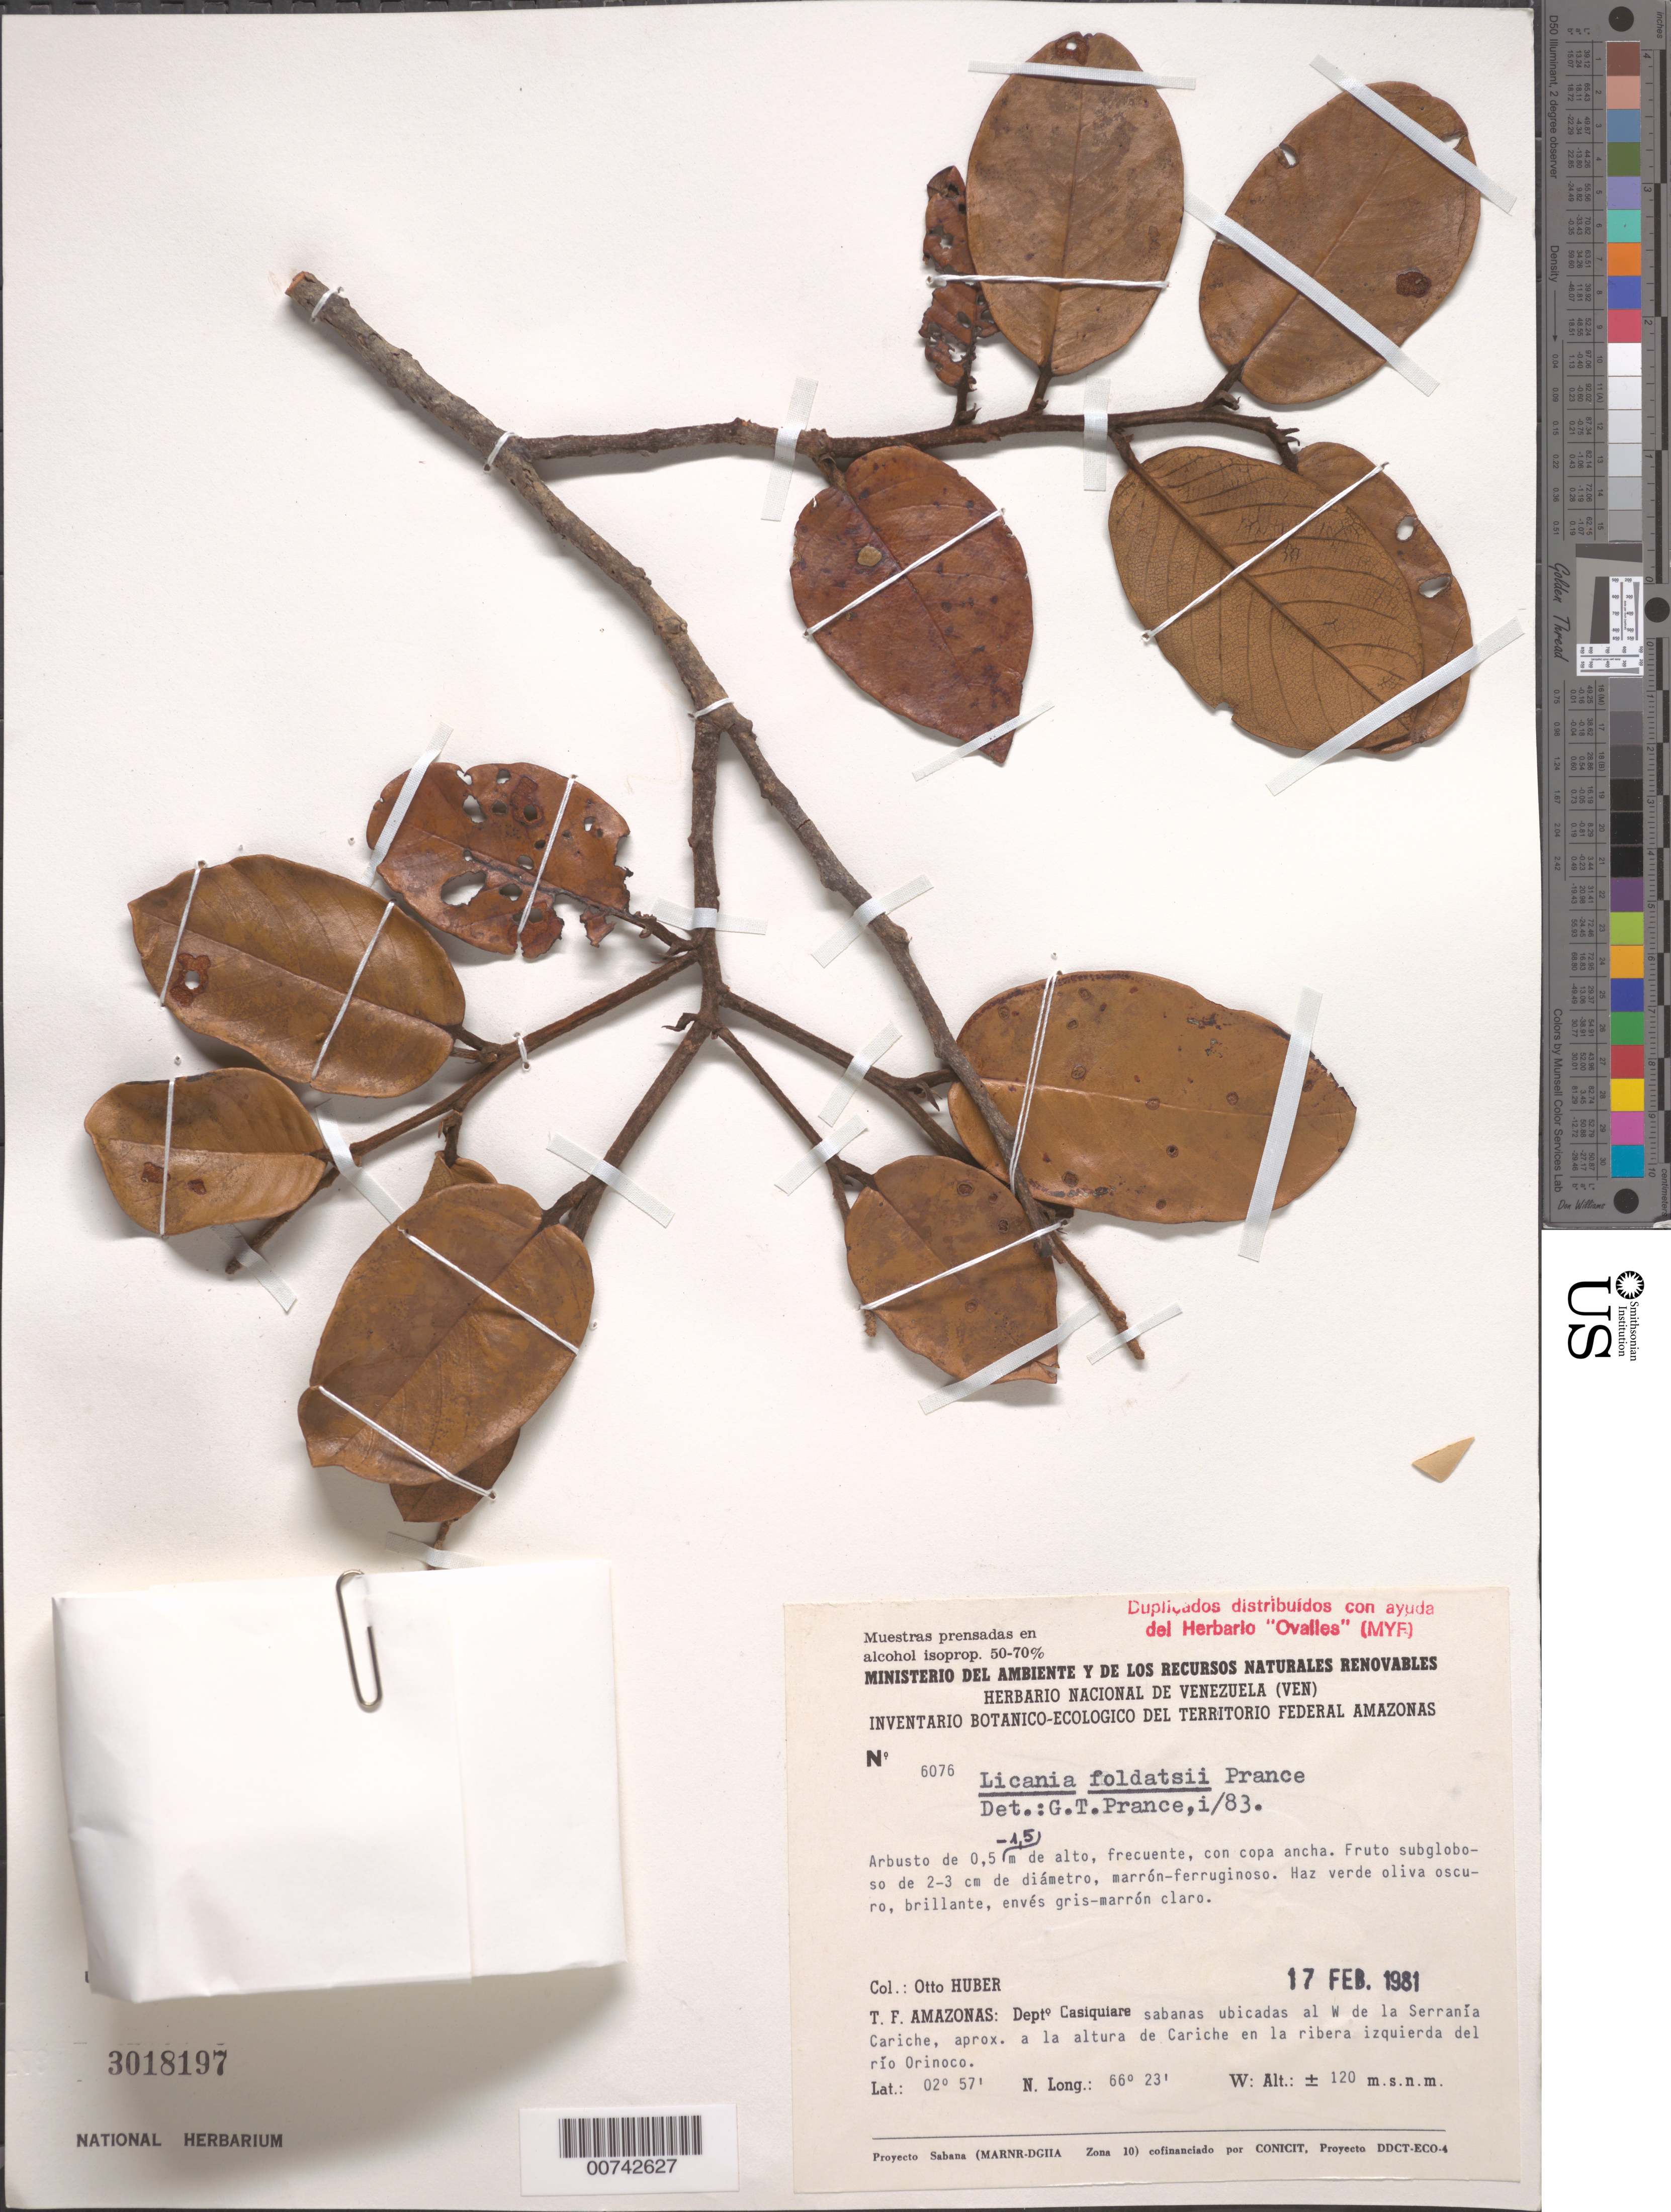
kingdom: Plantae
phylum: Tracheophyta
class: Magnoliopsida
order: Malpighiales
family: Chrysobalanaceae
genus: Licania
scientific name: Licania foldatsii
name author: Prance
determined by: Prance, G. T.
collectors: O. Huber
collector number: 6076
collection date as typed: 17-Feb-81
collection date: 1981-02-17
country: Venezuela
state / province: Amazonas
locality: Serrania Cariche, al W, aprox a la altura de Cariche en la ribera izquierda del Río Orinoco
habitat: Sabanas ubicadas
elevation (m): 120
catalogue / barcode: US 3018197